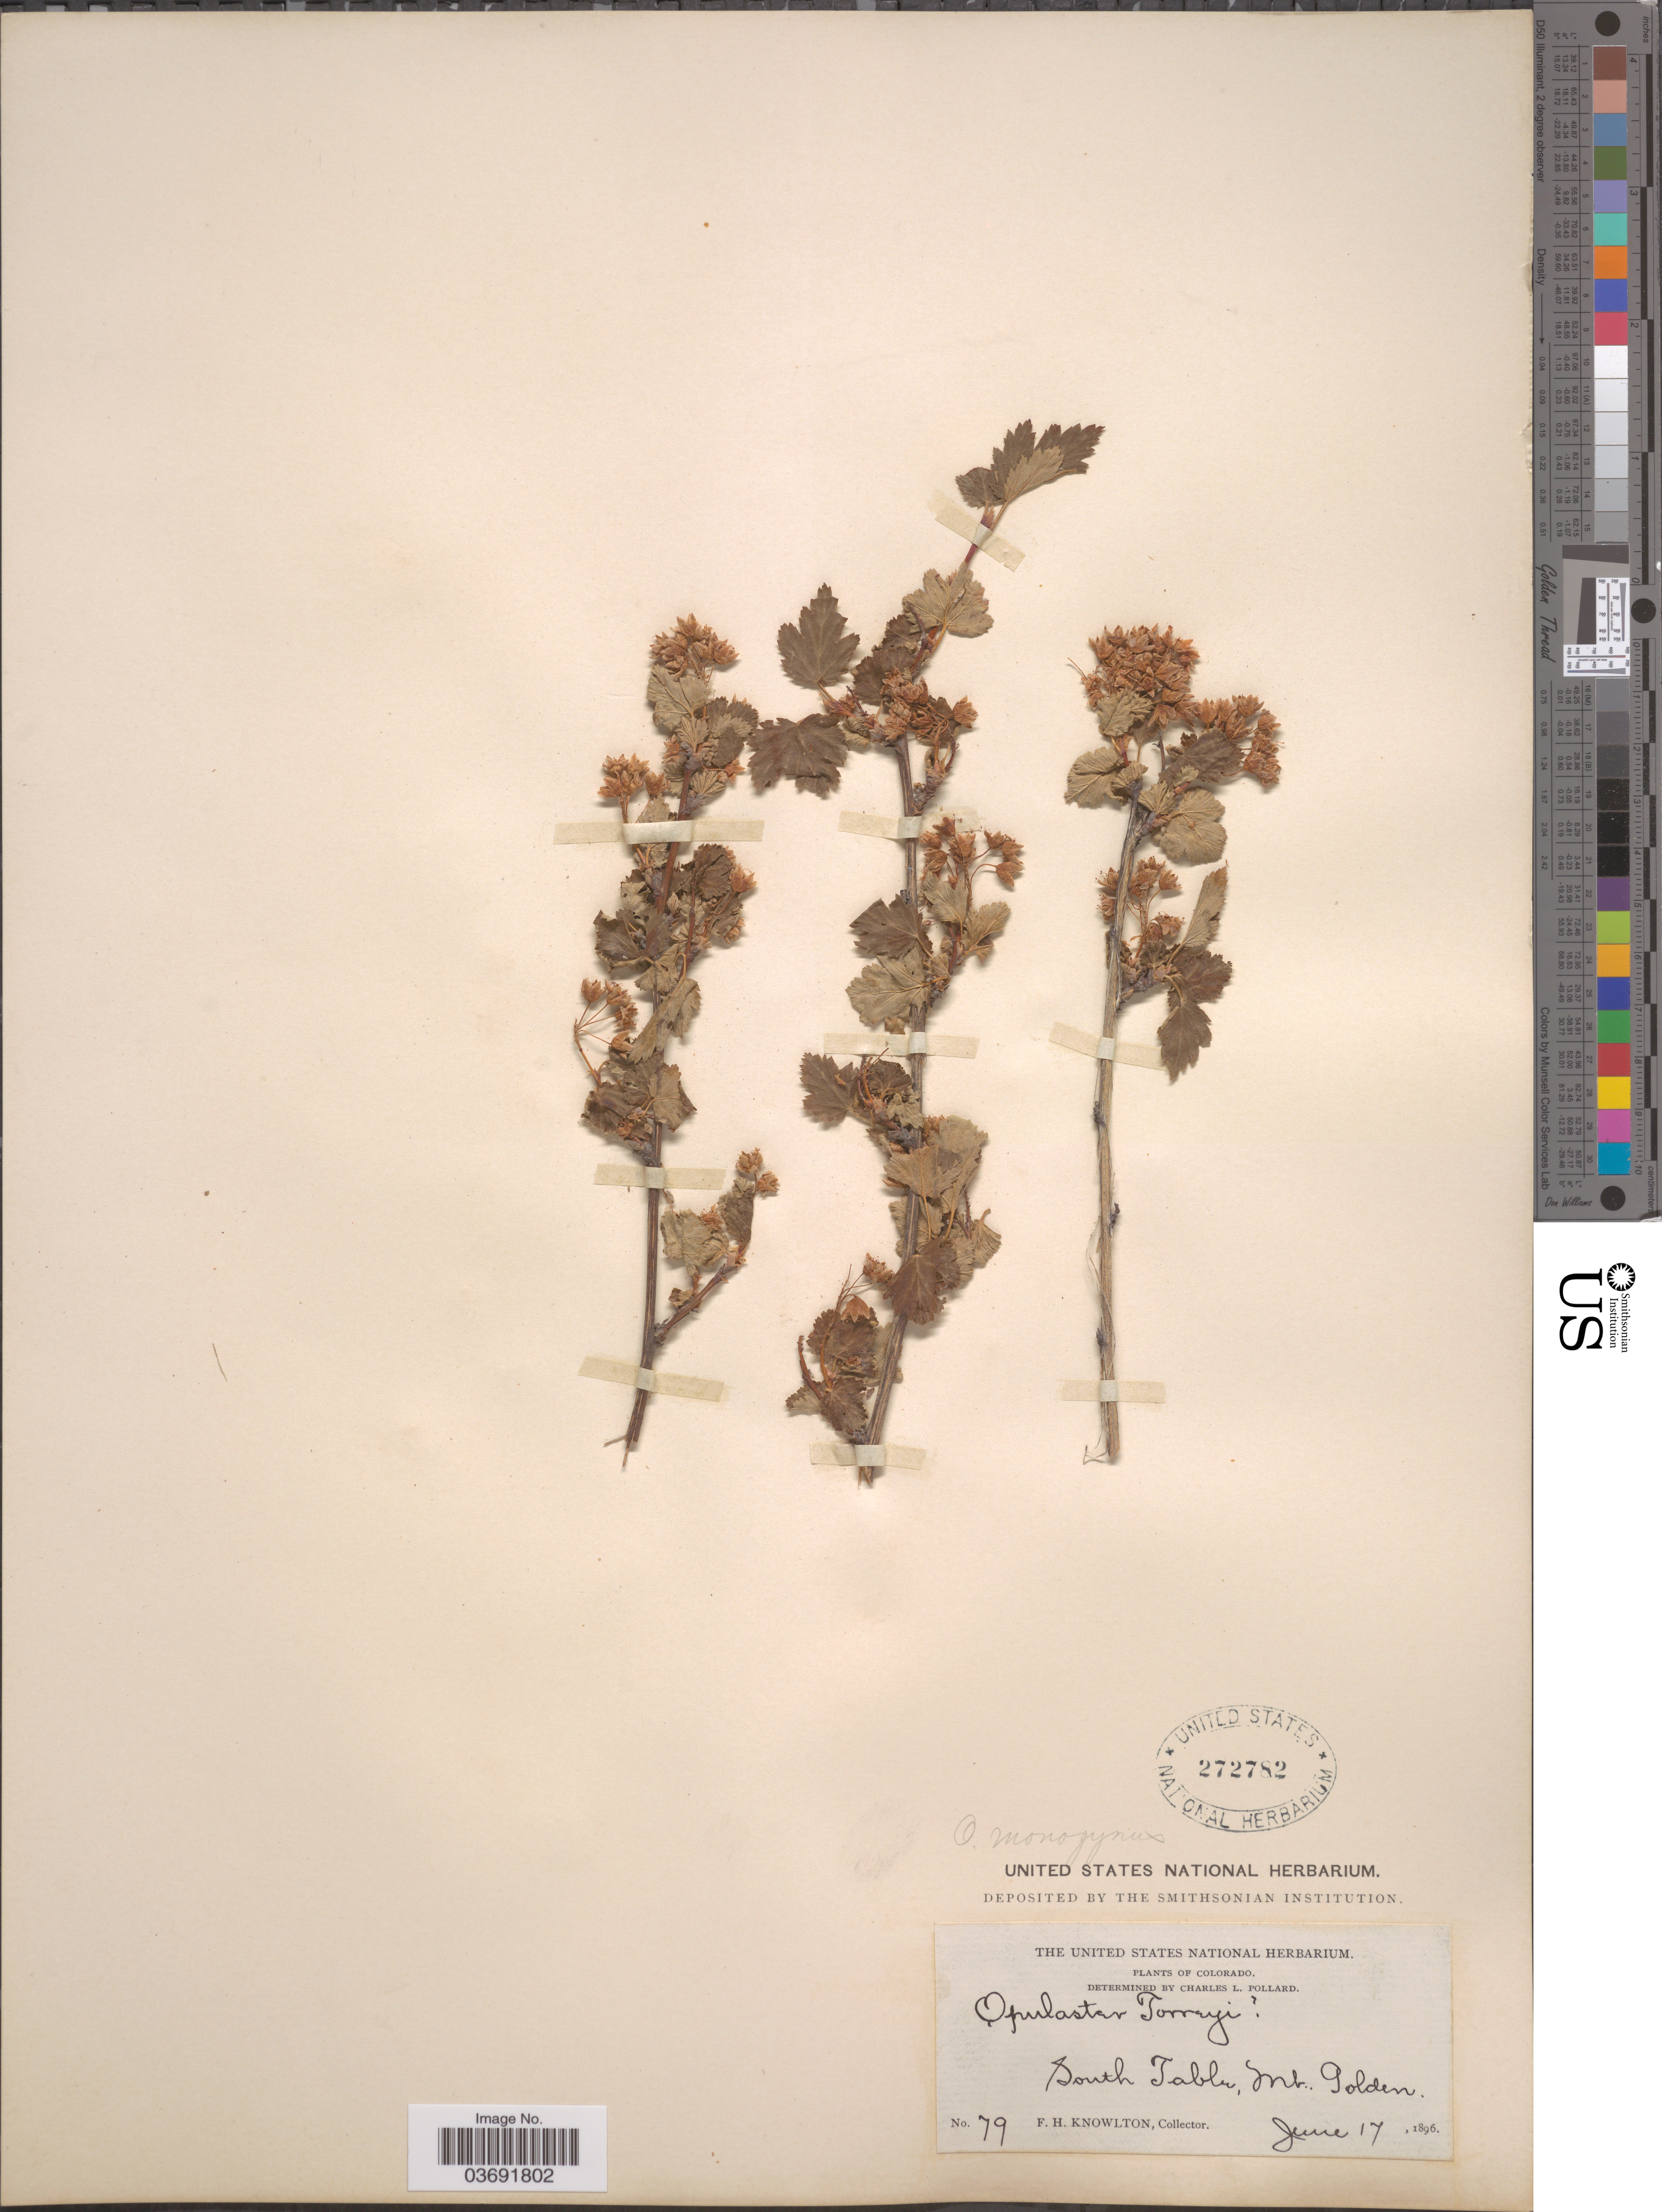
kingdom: Plantae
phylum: Tracheophyta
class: Magnoliopsida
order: Rosales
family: Rosaceae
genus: Physocarpus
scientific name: Physocarpus monogynus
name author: (Torr.) J.M. Coult.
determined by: Strong, Mark T., (BOT), Smithsonian Institution - National Museum of Natural History (UNITED STATES)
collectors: F. H. Knowlton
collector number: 79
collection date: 1896-06-17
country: United States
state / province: Colorado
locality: South Table, Mt. Golden.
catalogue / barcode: US 272782